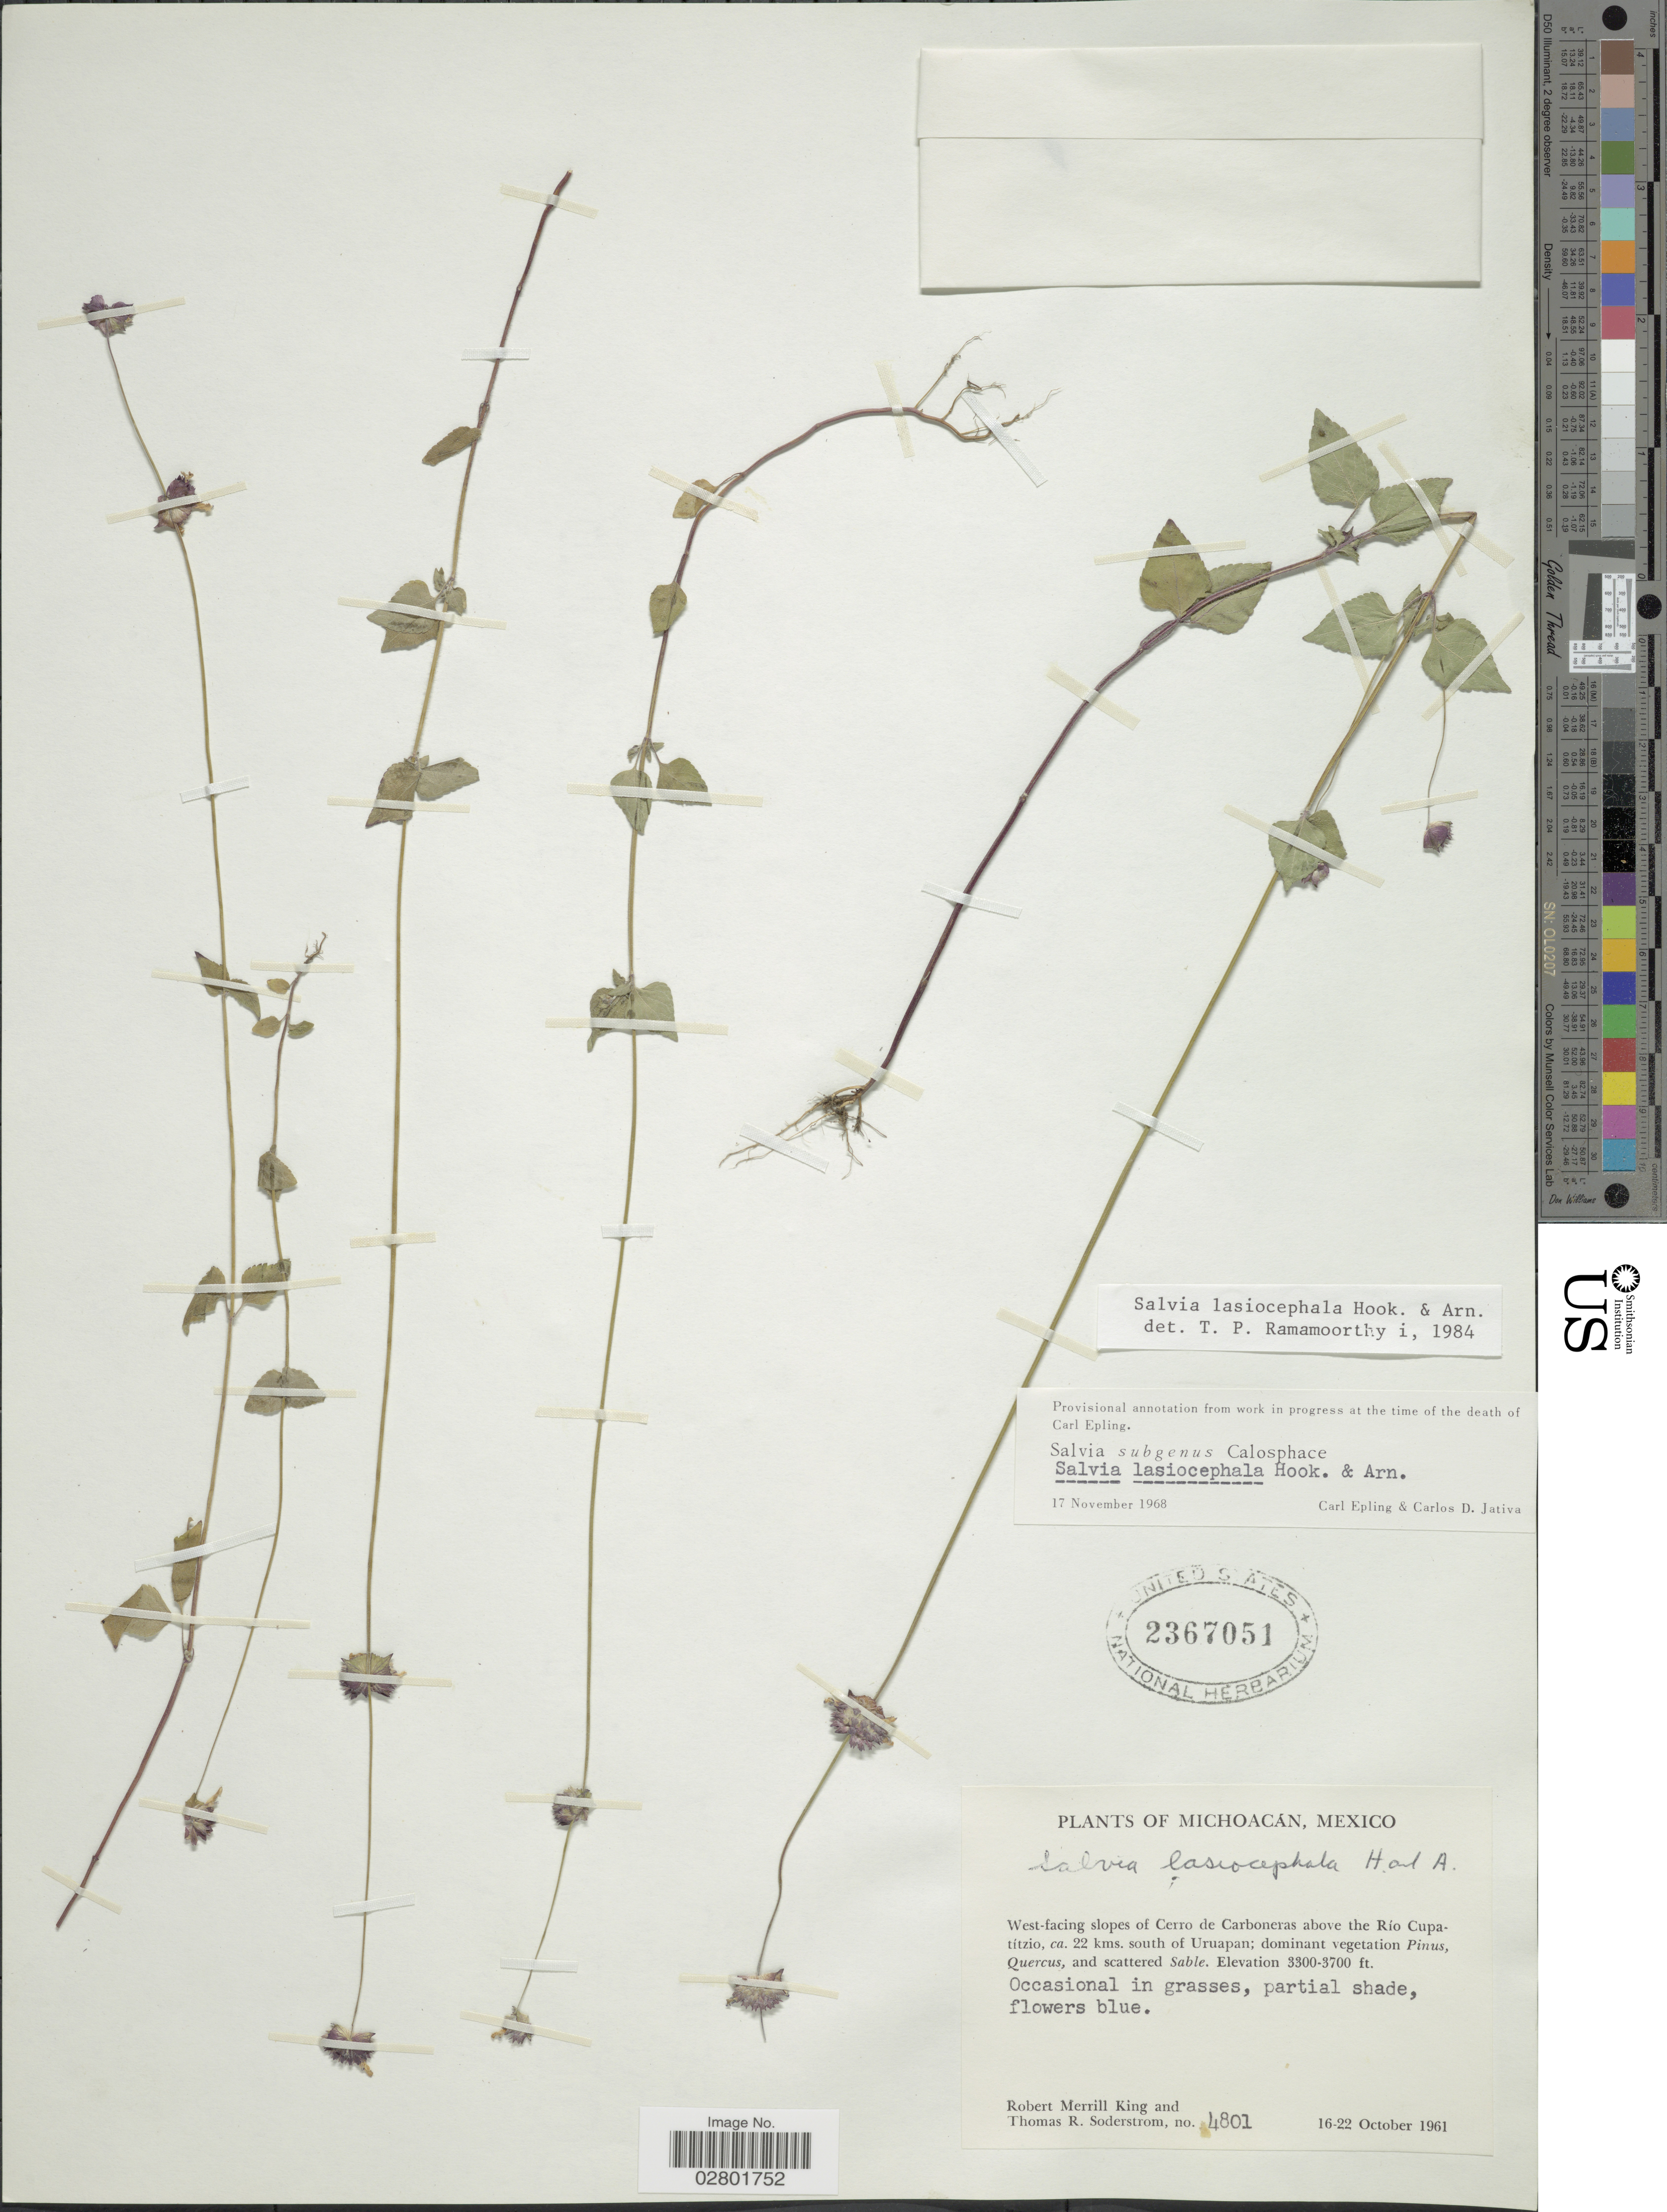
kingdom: Plantae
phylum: Tracheophyta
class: Magnoliopsida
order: Lamiales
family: Lamiaceae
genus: Salvia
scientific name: Salvia lasiocephala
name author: Hook. & Arn.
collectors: R. M. King & T. R. Soderstrom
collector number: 4801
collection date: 1961-10-16/1961-10-22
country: Mexico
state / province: Michoacán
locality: West-facing slopes of Cerro de Carboneras above the Río Cupatítzio, ca. 22 kms. south of Uruapan.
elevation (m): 1006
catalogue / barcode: US 2367051